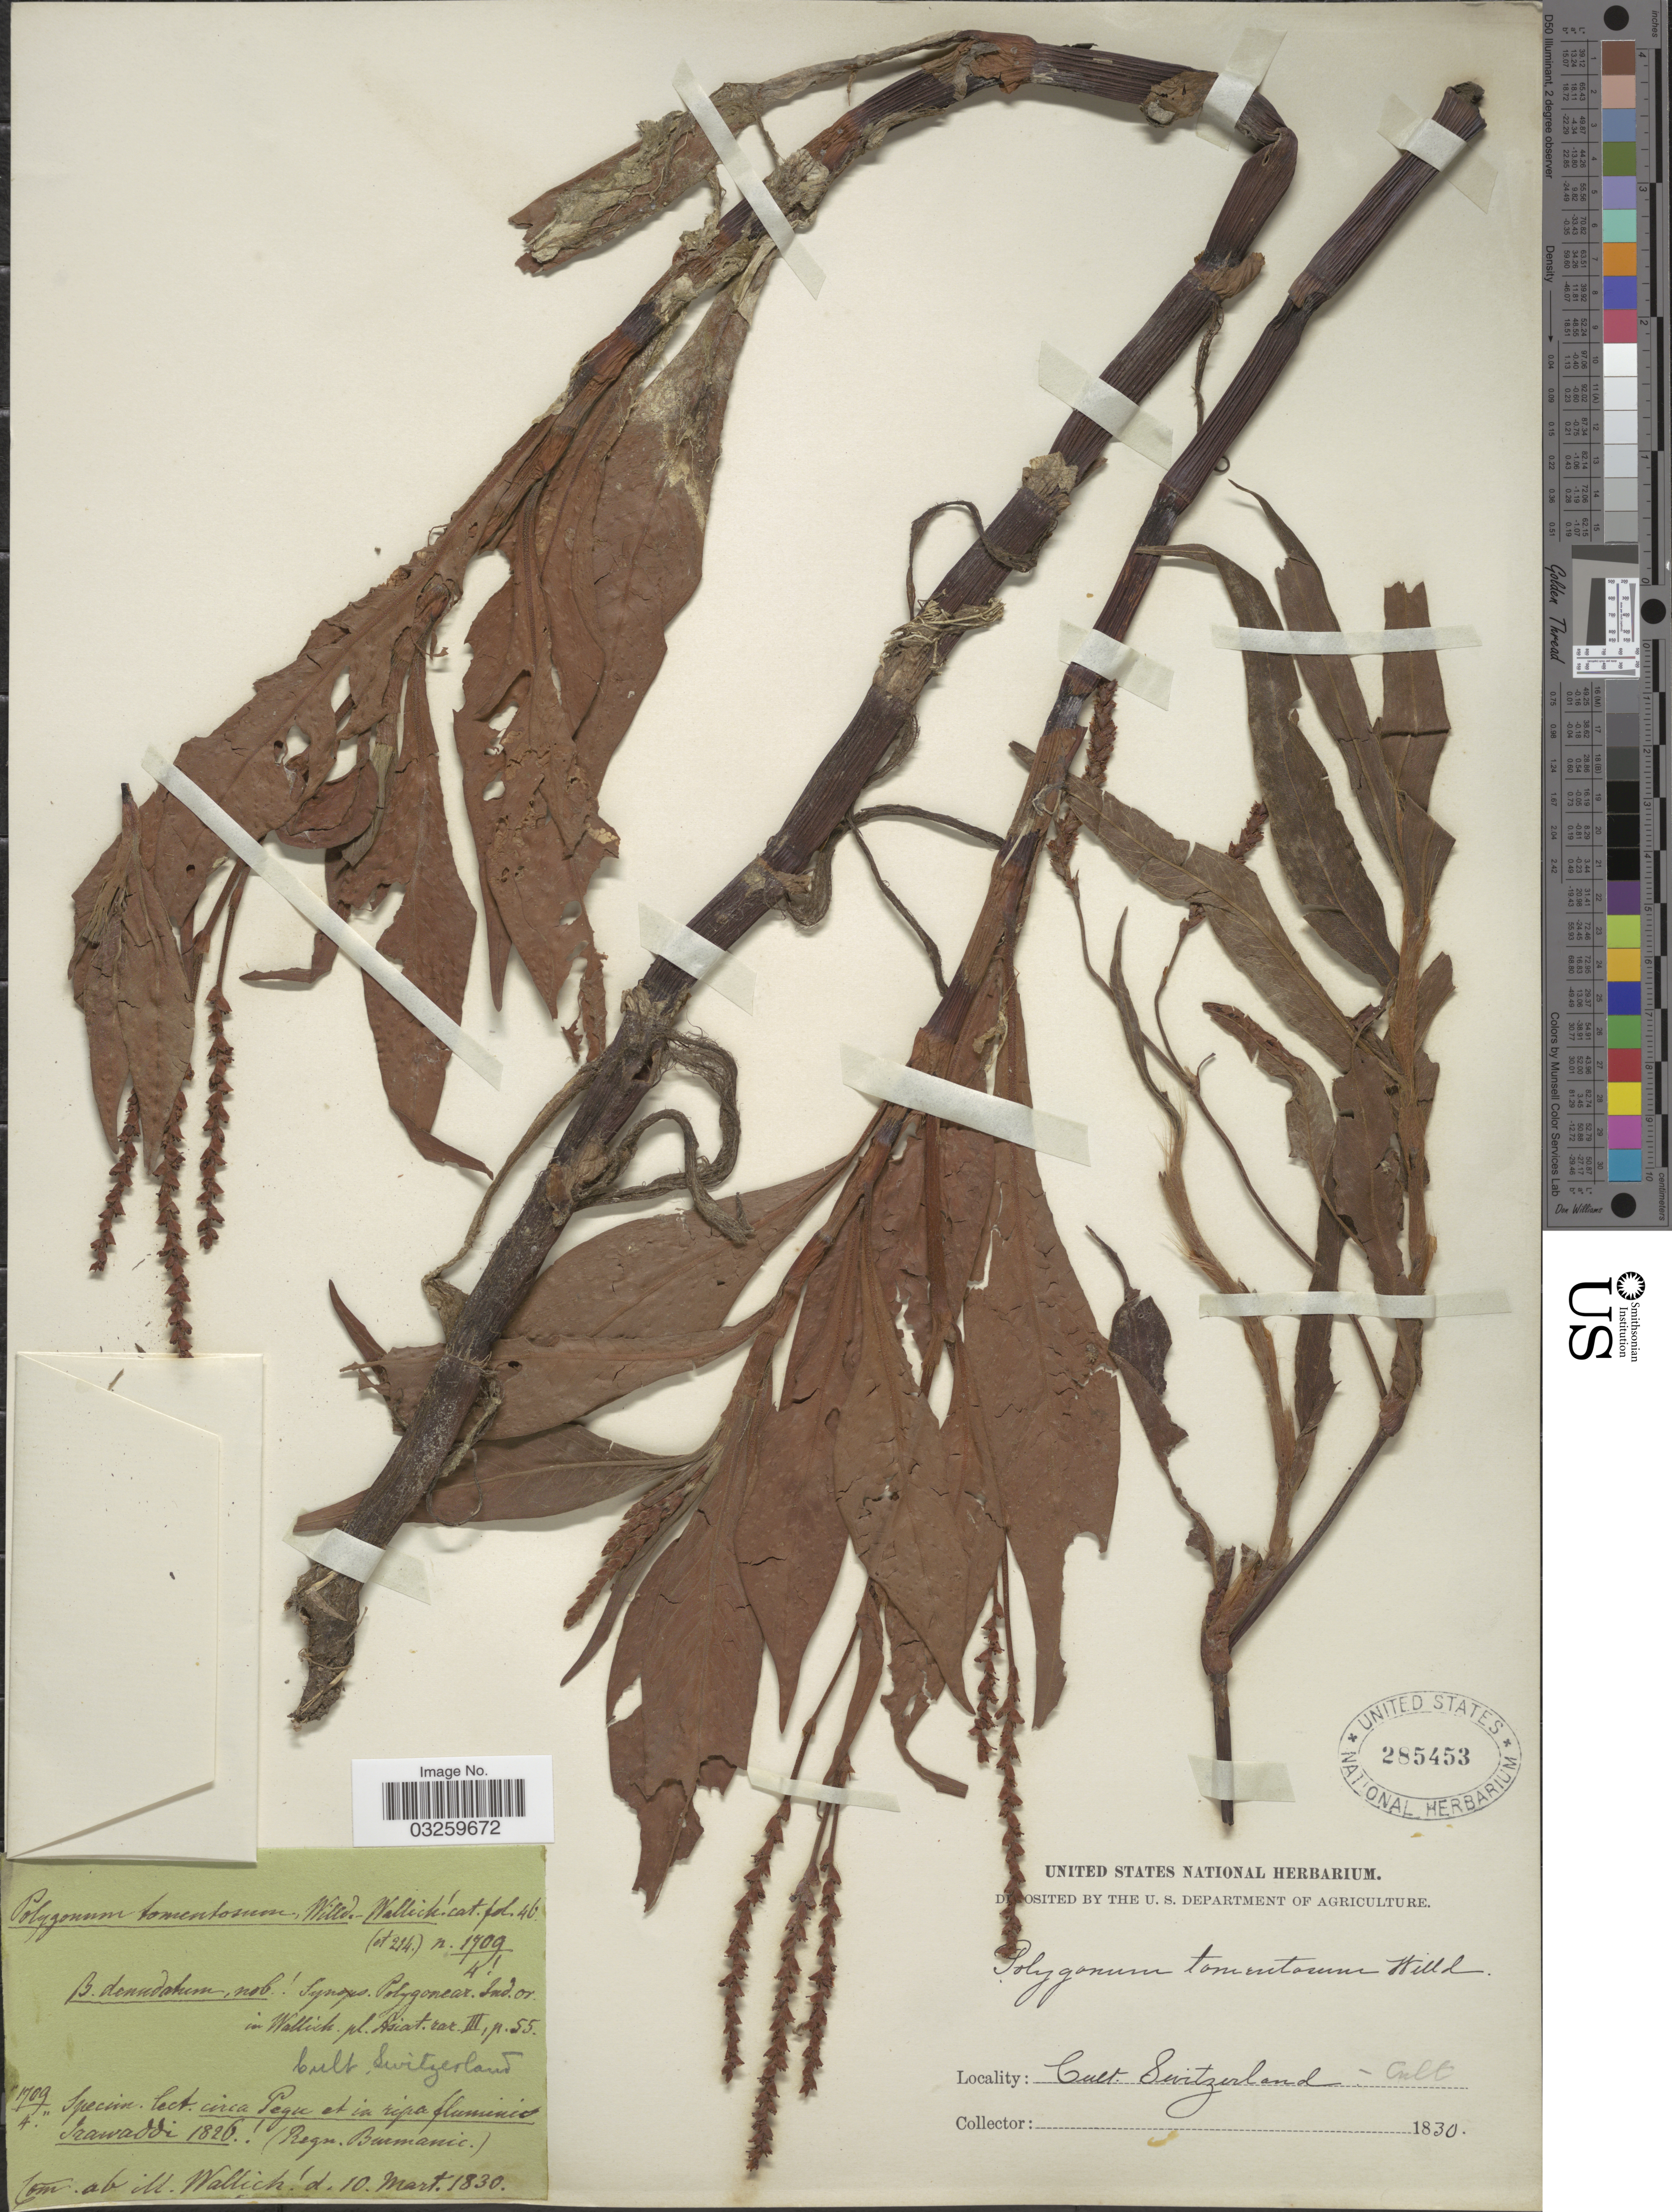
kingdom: Plantae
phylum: Tracheophyta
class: Magnoliopsida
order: Caryophyllales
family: Polygonaceae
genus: Polygonum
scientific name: Polygonum tomentosum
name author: Willd.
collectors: ex herb. United States National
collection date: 1830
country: Switzerland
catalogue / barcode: US 285453